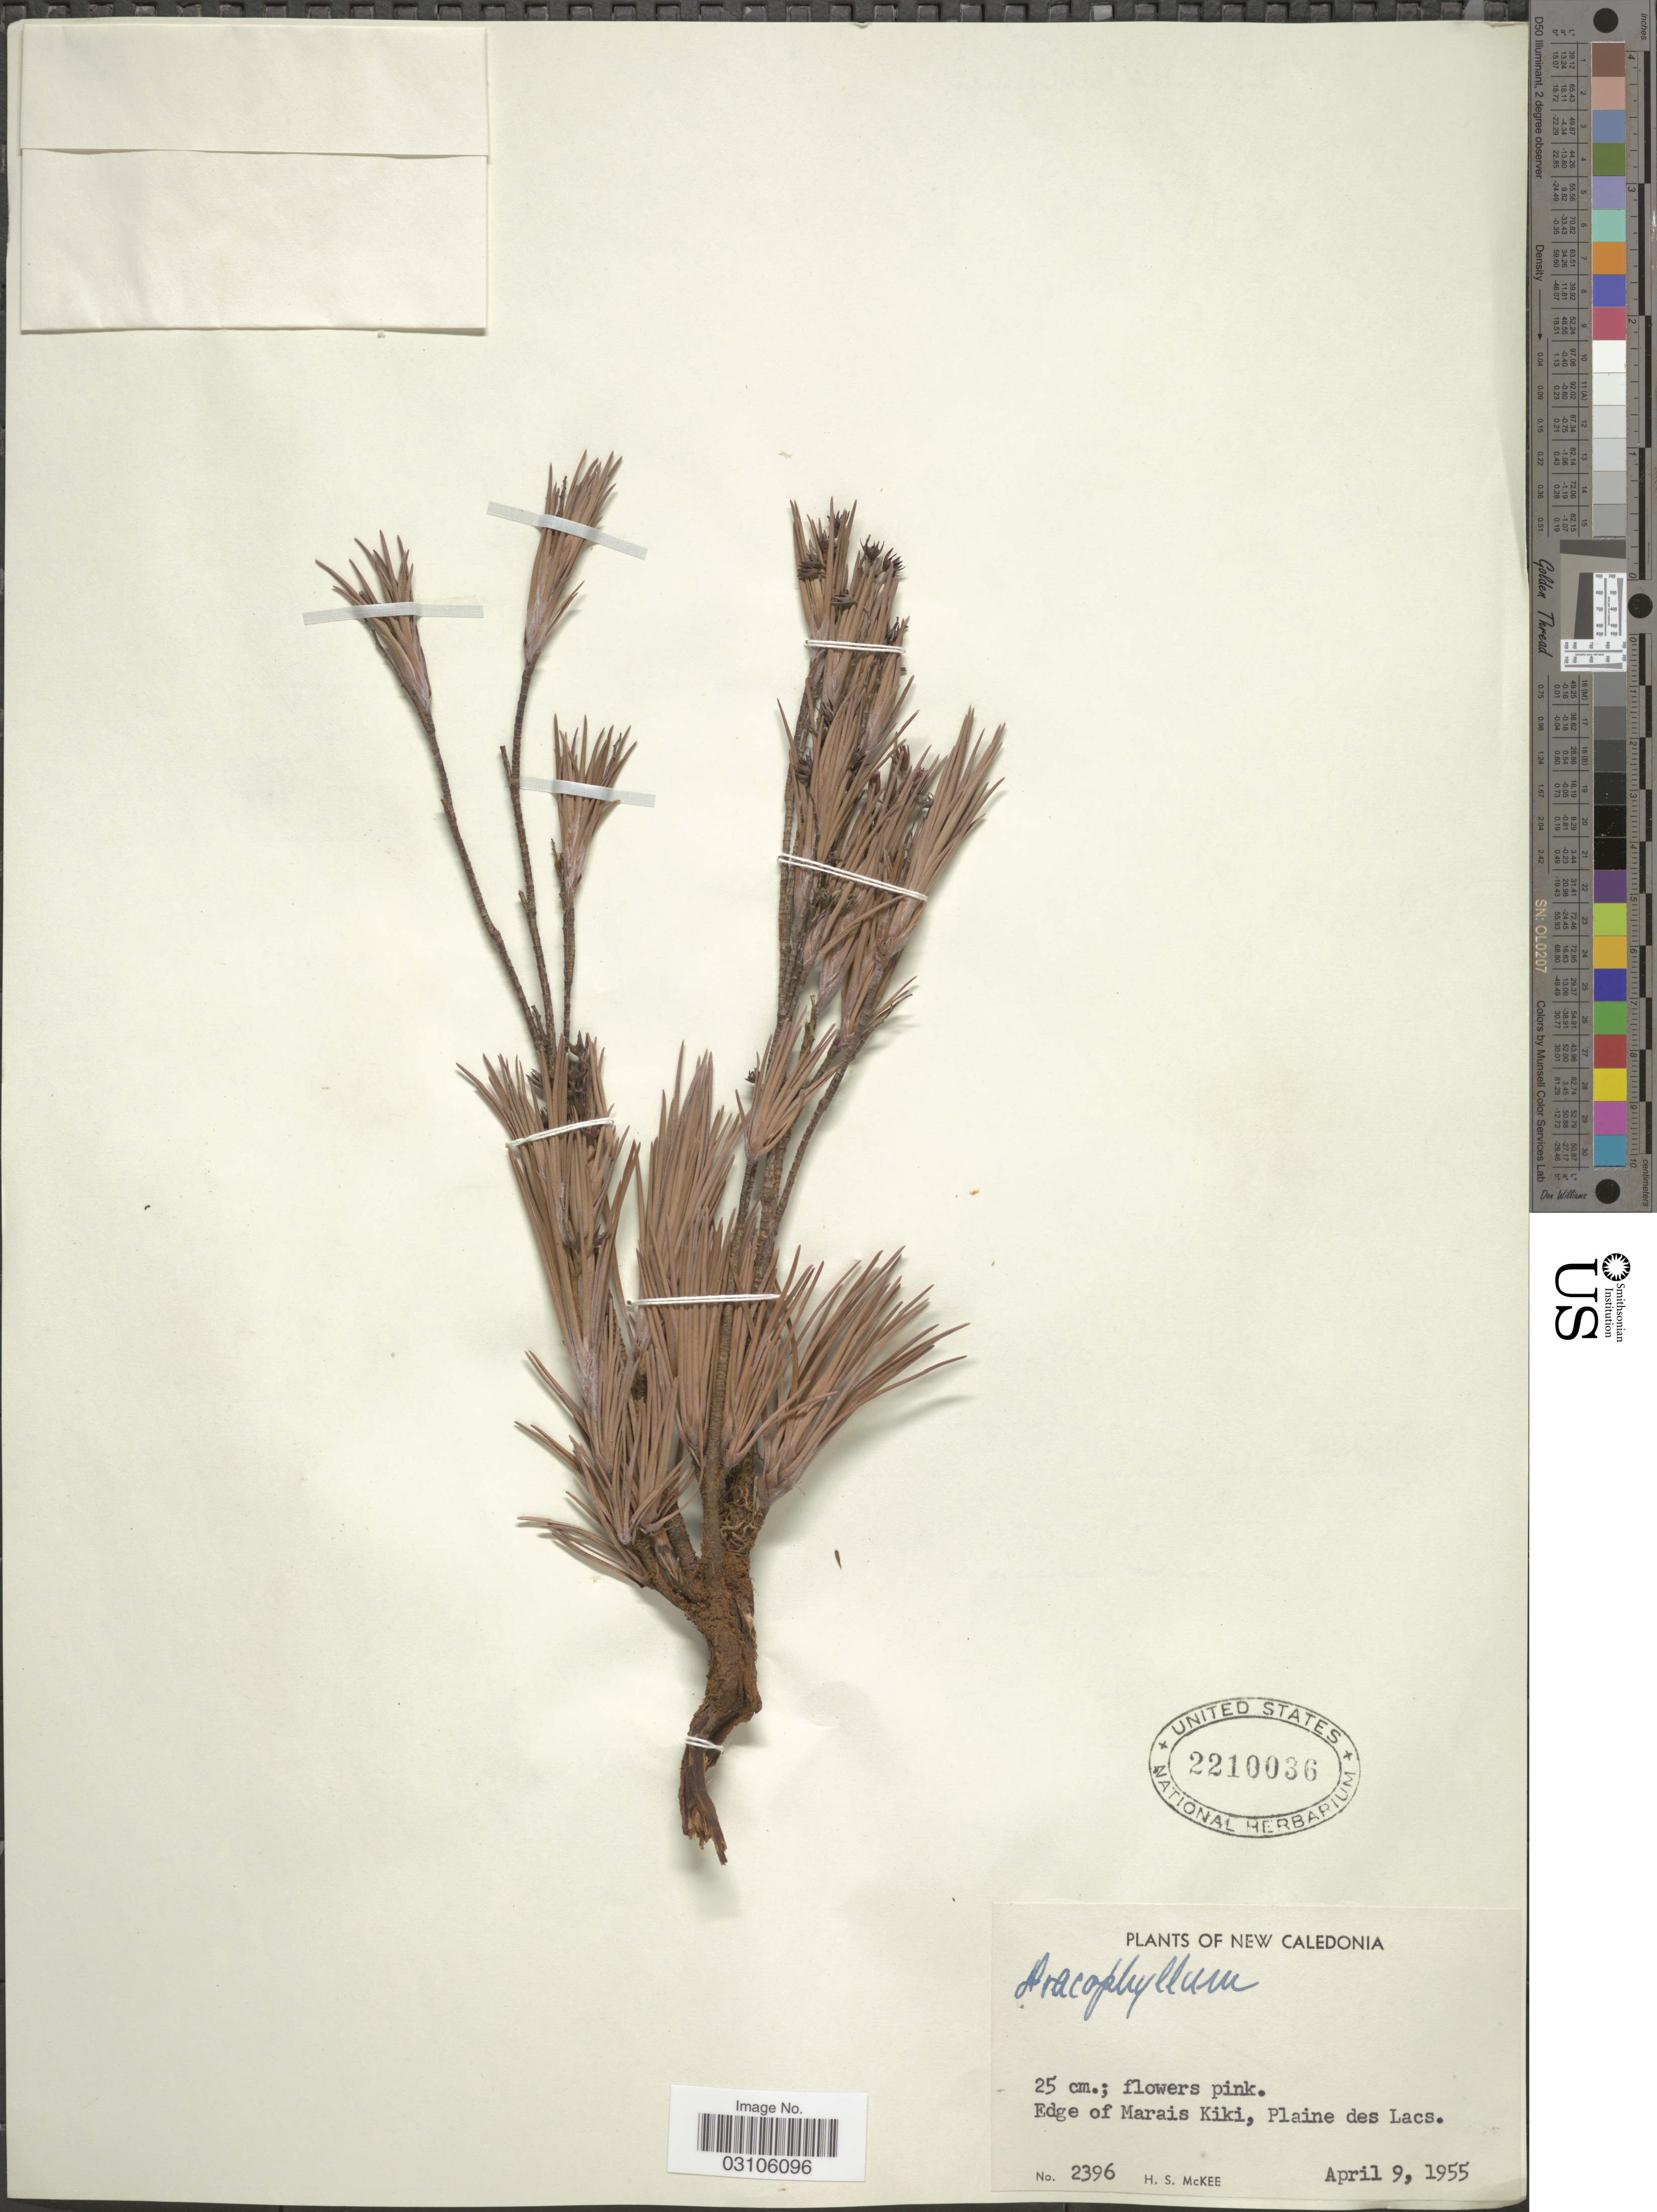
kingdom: Plantae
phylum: Tracheophyta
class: Magnoliopsida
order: Ericales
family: Ericaceae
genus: Dracophyllum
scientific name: Dracophyllum cosmelioides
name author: W.R.B. Oliv.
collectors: H. S. McKee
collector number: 2396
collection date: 1955-04-09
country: New Caledonia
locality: Edge of Marais Kiki, Plaine des Lacs.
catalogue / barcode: US 2210036